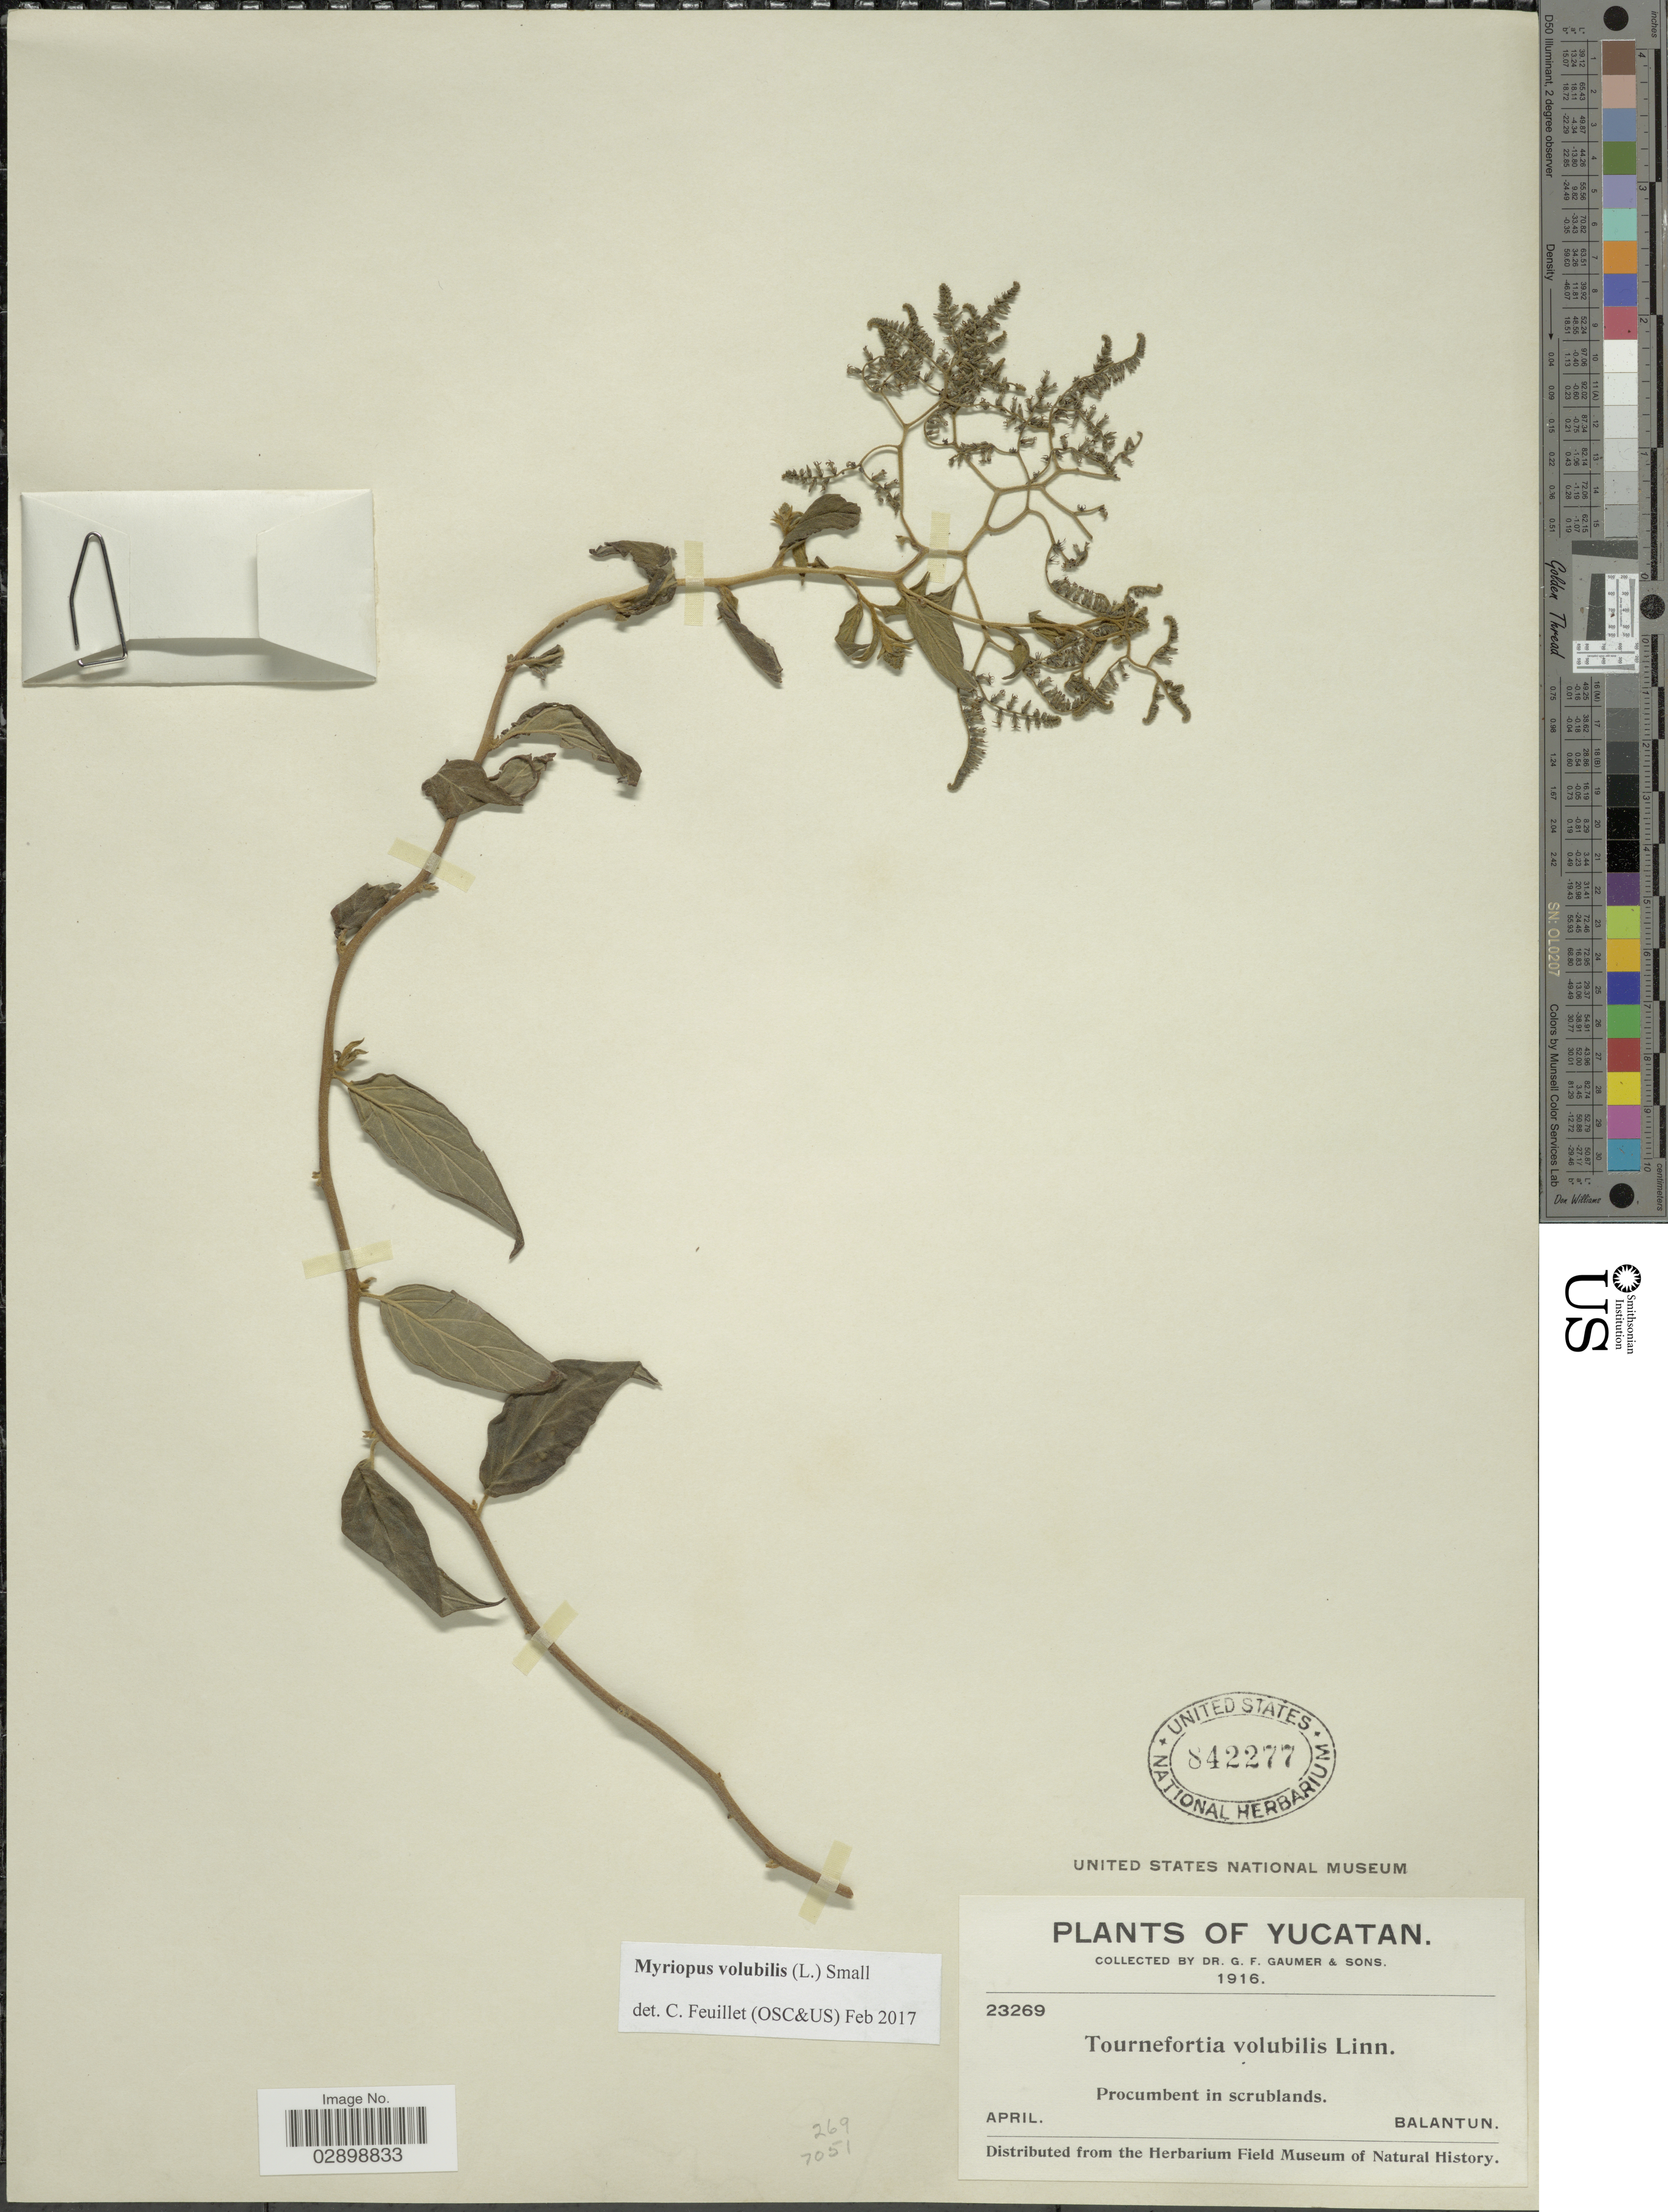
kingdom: Plantae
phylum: Tracheophyta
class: Magnoliopsida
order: Boraginales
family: Heliotropiaceae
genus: Myriopus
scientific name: Myriopus volubilis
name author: (L.) Small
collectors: G. F. Gaumer & Sons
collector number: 23269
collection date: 1916-04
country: Mexico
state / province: Yucatán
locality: Balantun.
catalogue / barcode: US 842277